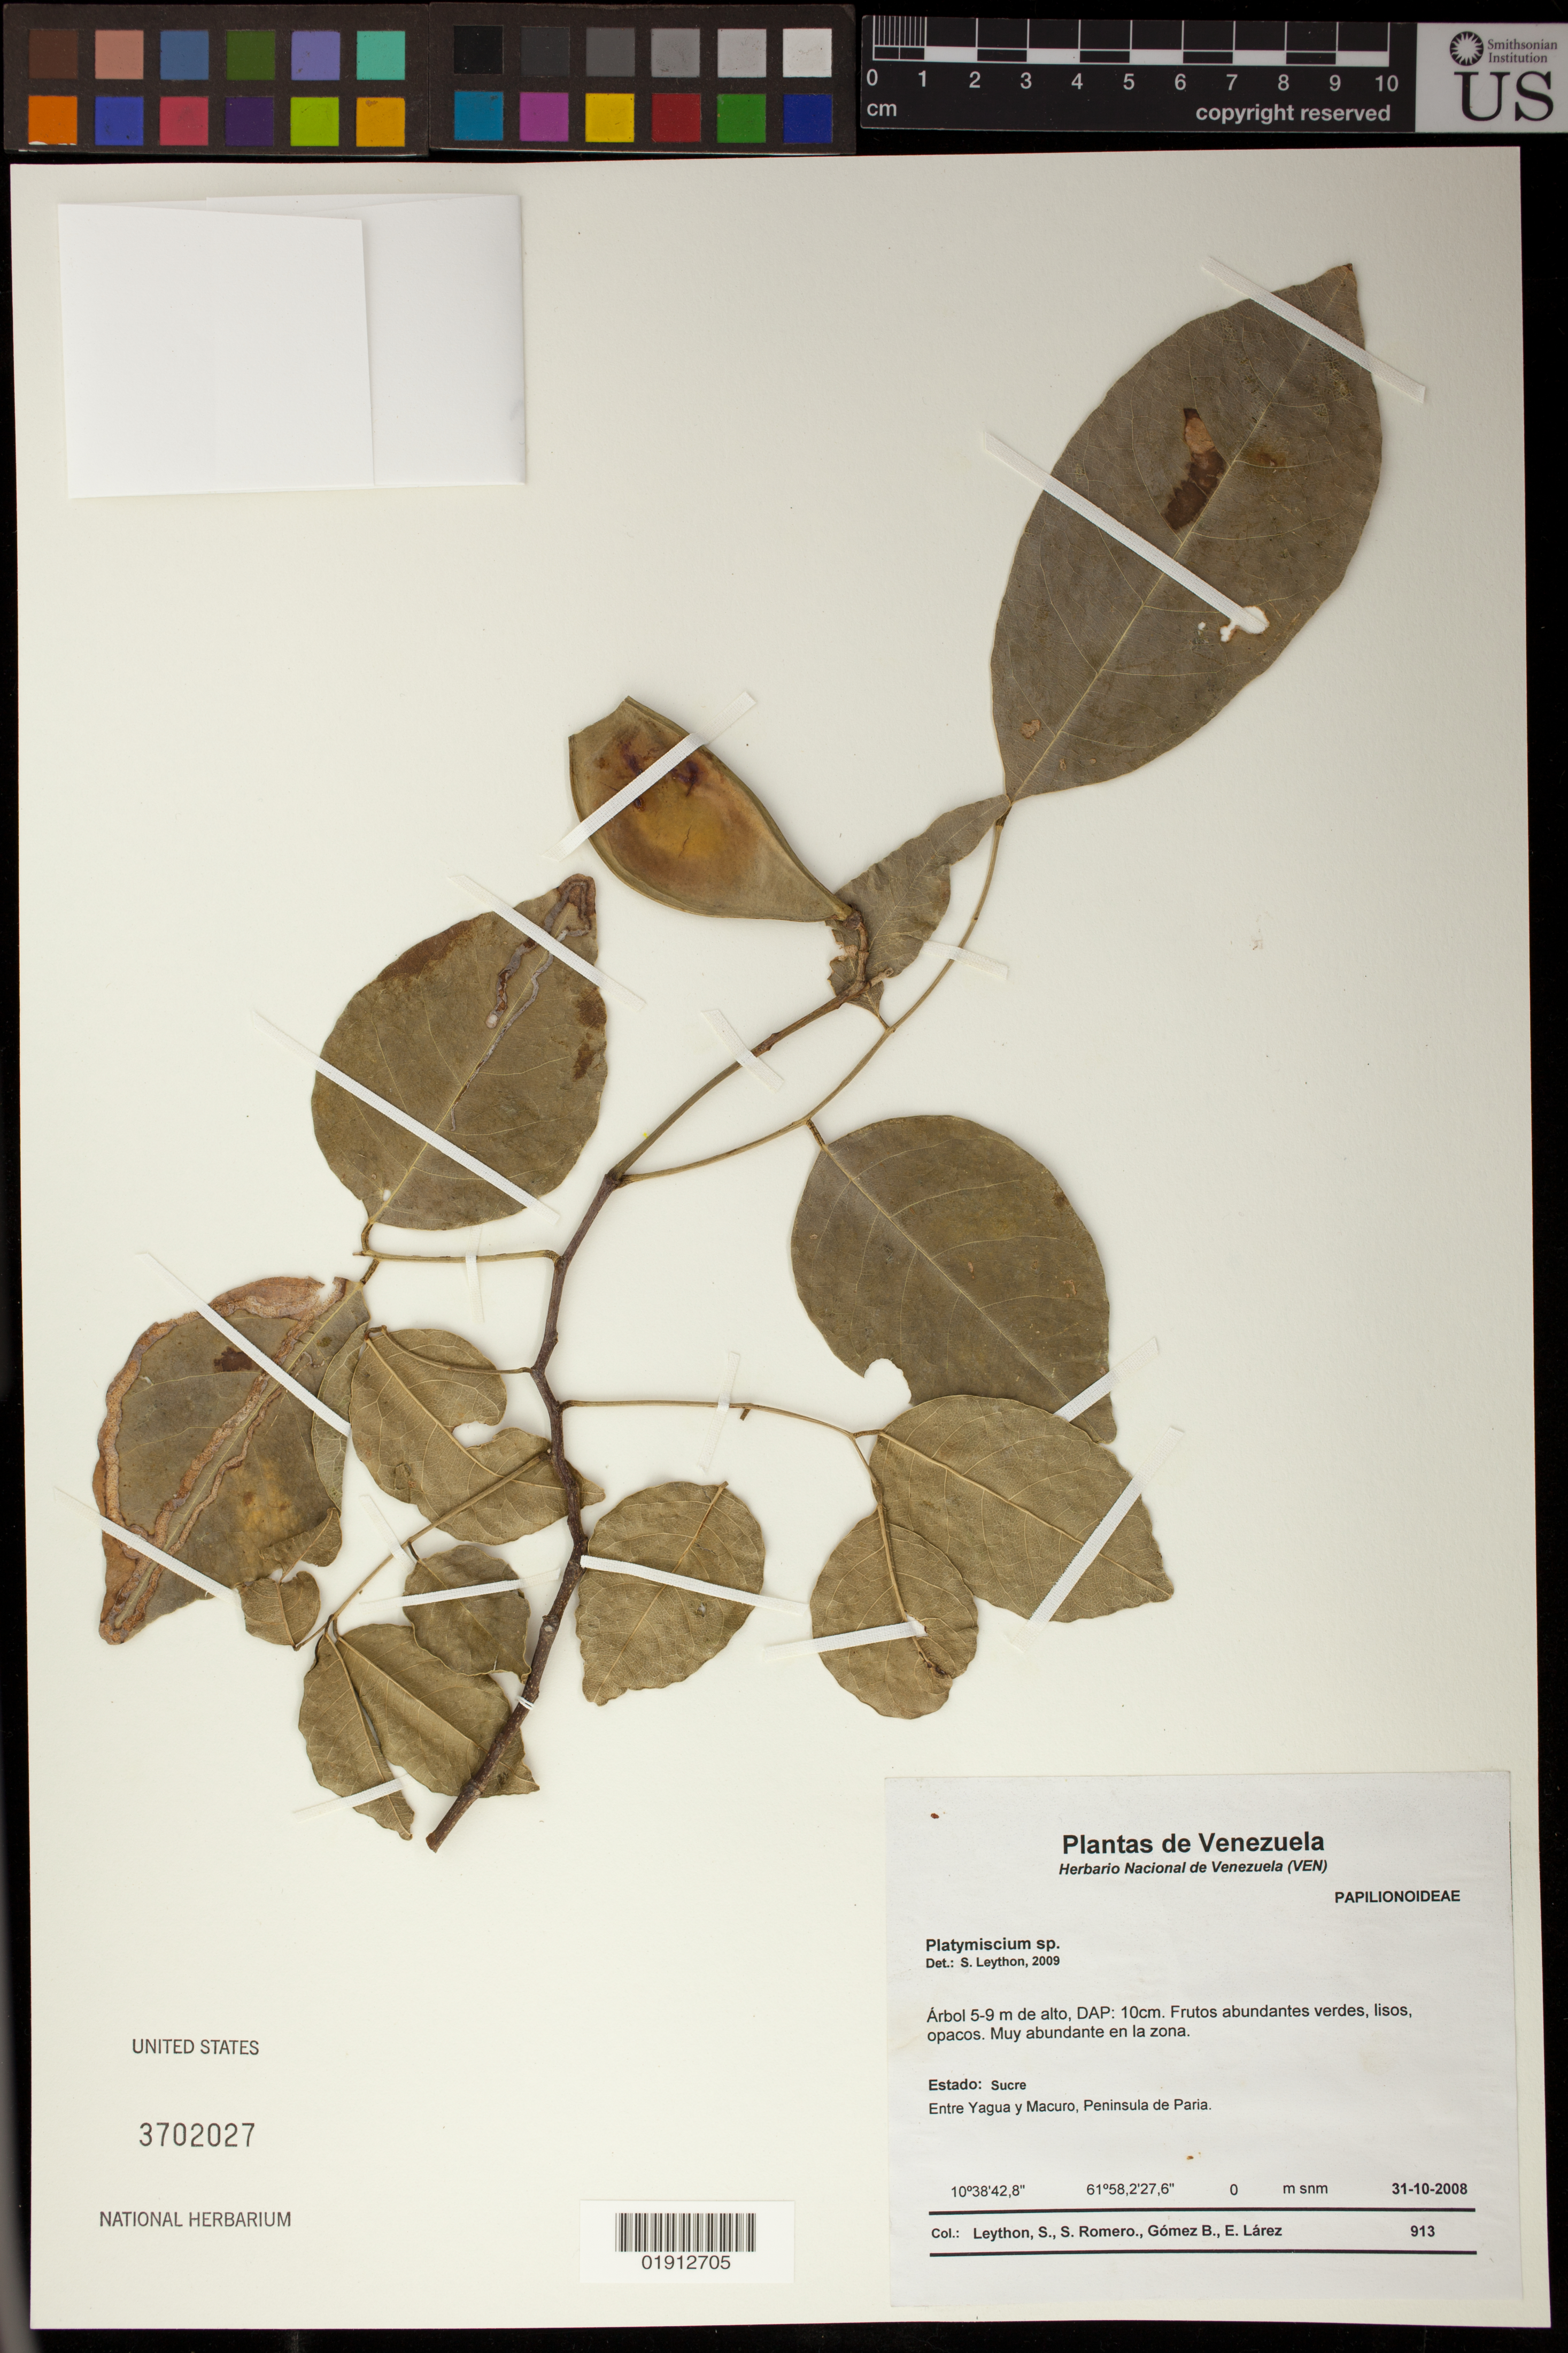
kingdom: Plantae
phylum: Tracheophyta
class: Magnoliopsida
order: Fabales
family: Fabaceae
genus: Platymiscium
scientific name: Platymiscium sp.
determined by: Leython, S.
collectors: S. Leython, S. Romero, B. Gomez & E. Larez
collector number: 913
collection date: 2008-10-31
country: Venezuela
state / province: Sucre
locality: Entre Yagua y Macuro, Peninsula de Paria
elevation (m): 0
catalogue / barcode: US 3702027